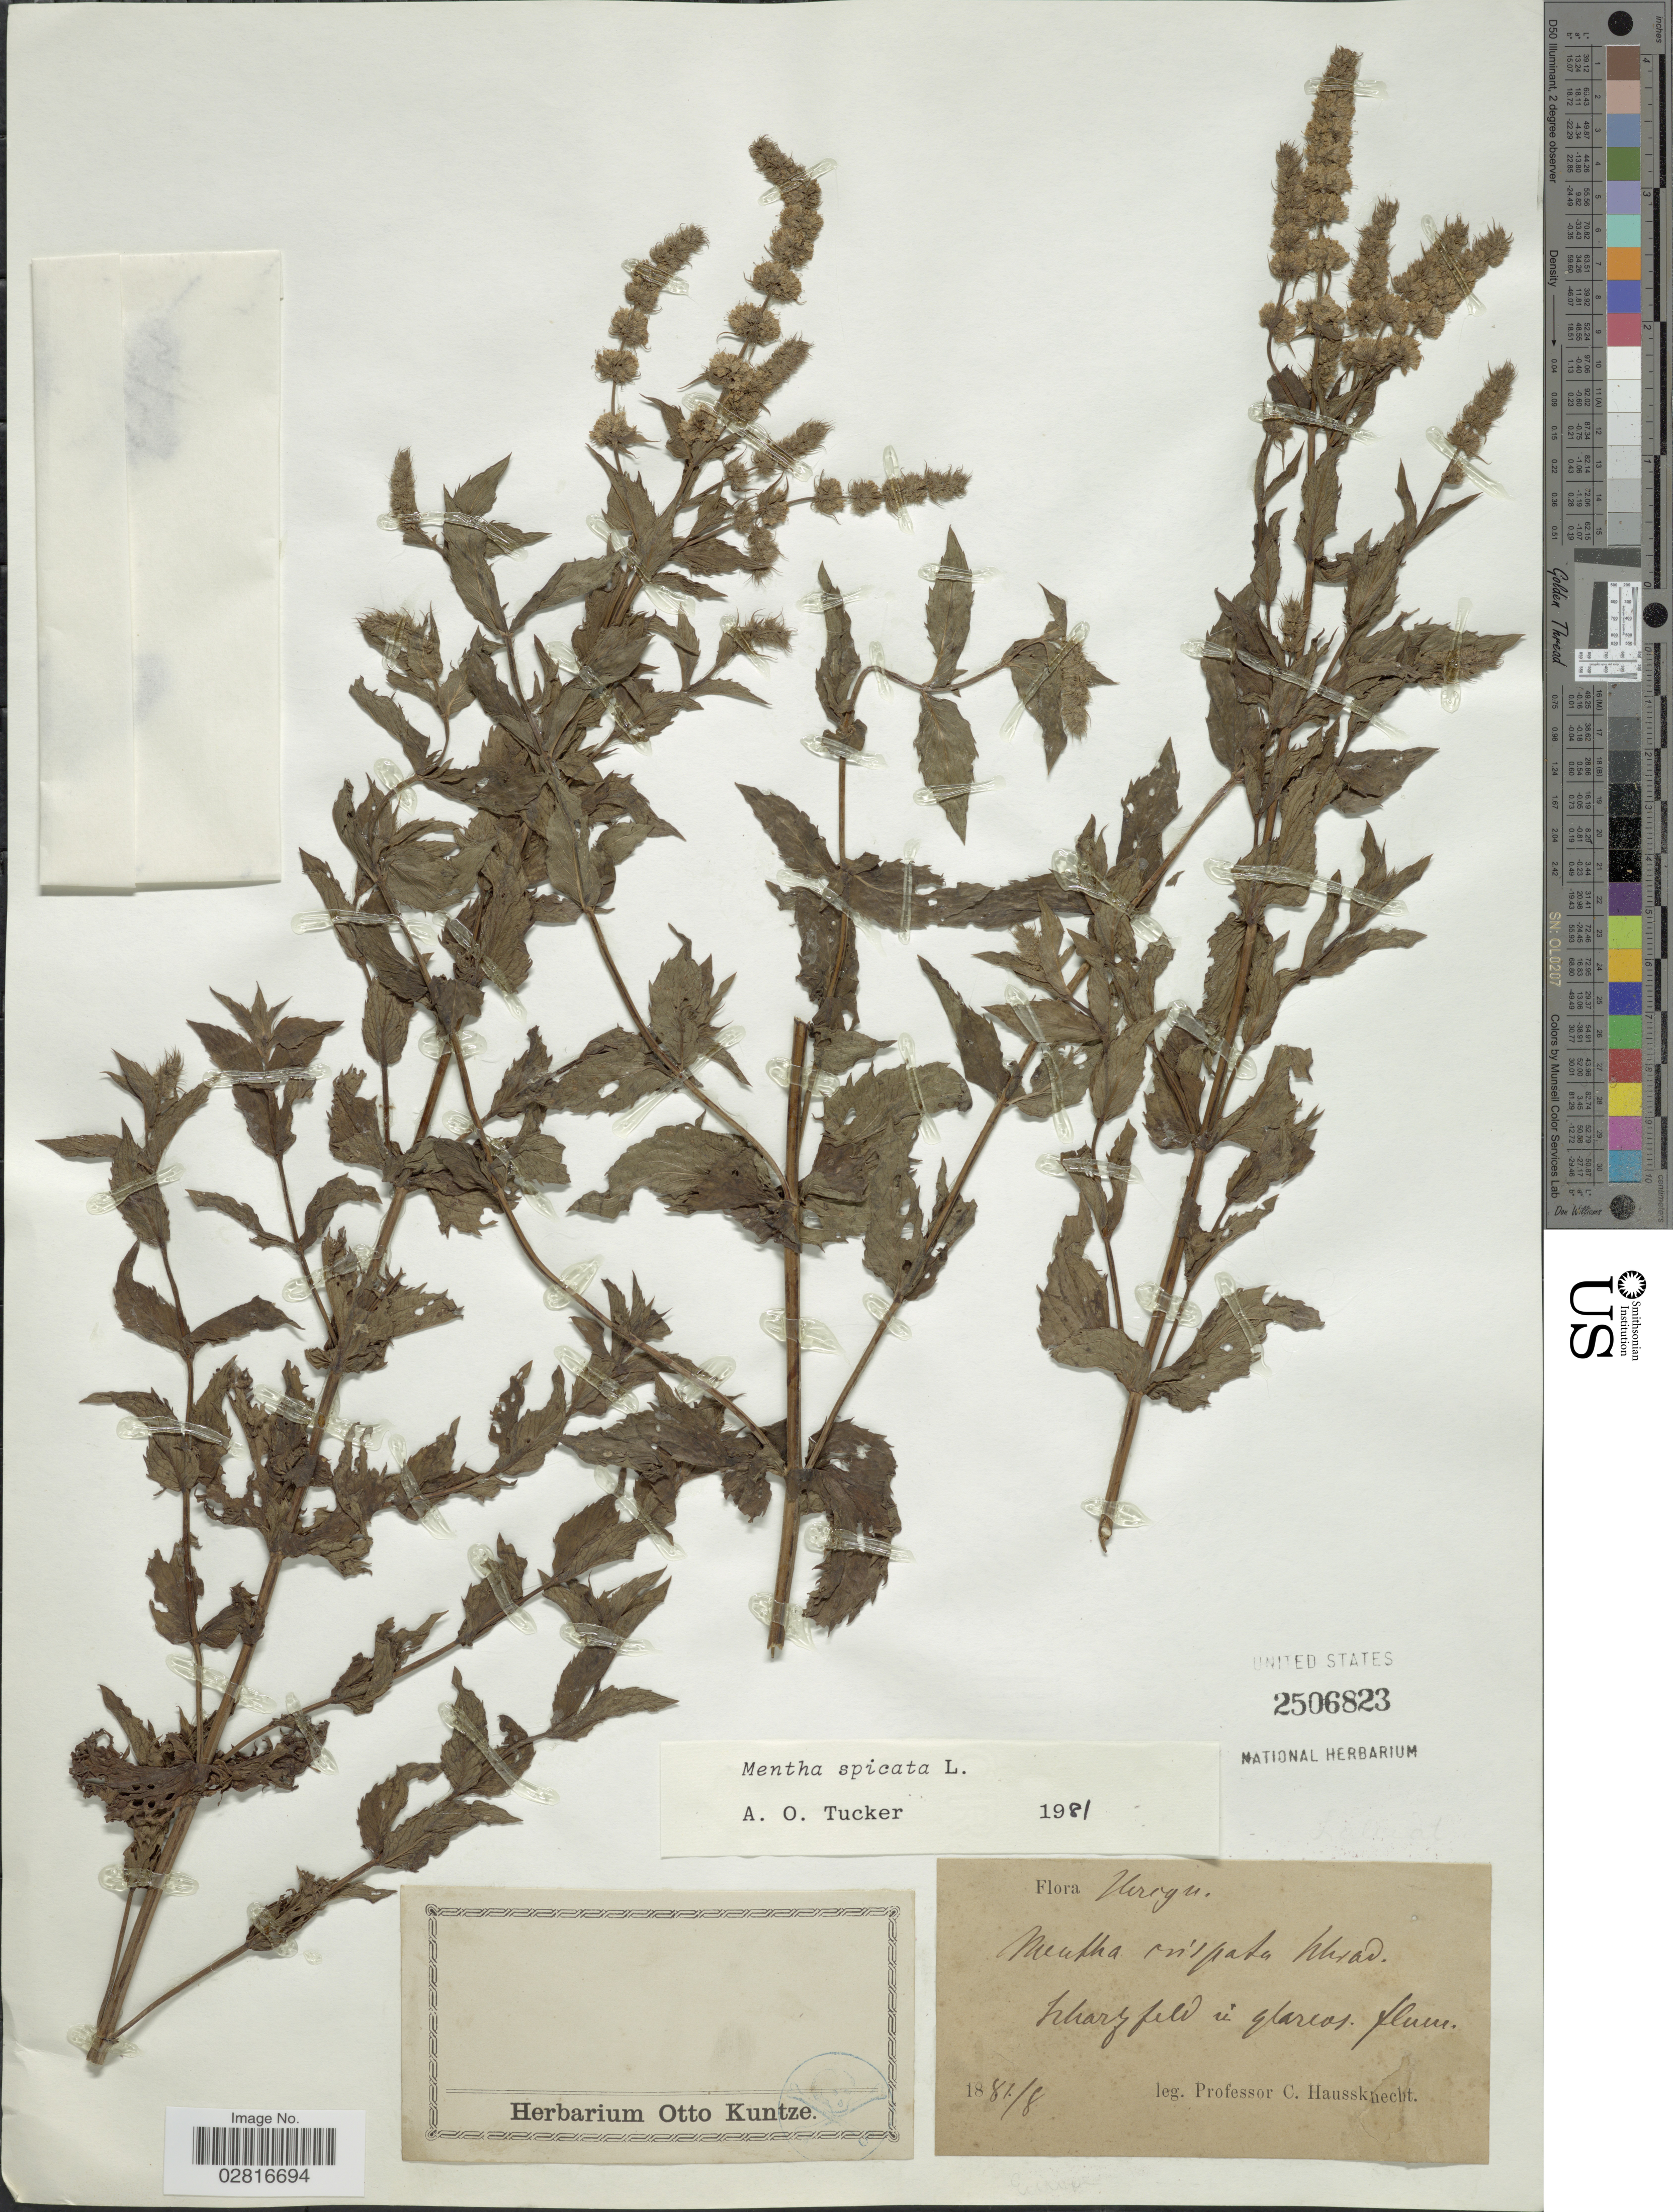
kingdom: Plantae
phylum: Tracheophyta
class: Magnoliopsida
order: Lamiales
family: Lamiaceae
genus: Mentha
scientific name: Mentha spicata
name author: L.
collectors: C. Haussknecht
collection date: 1881-08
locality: Nirigu. Wiarzfeld u glarios. flum. [interpreted]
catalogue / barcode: US 2506823